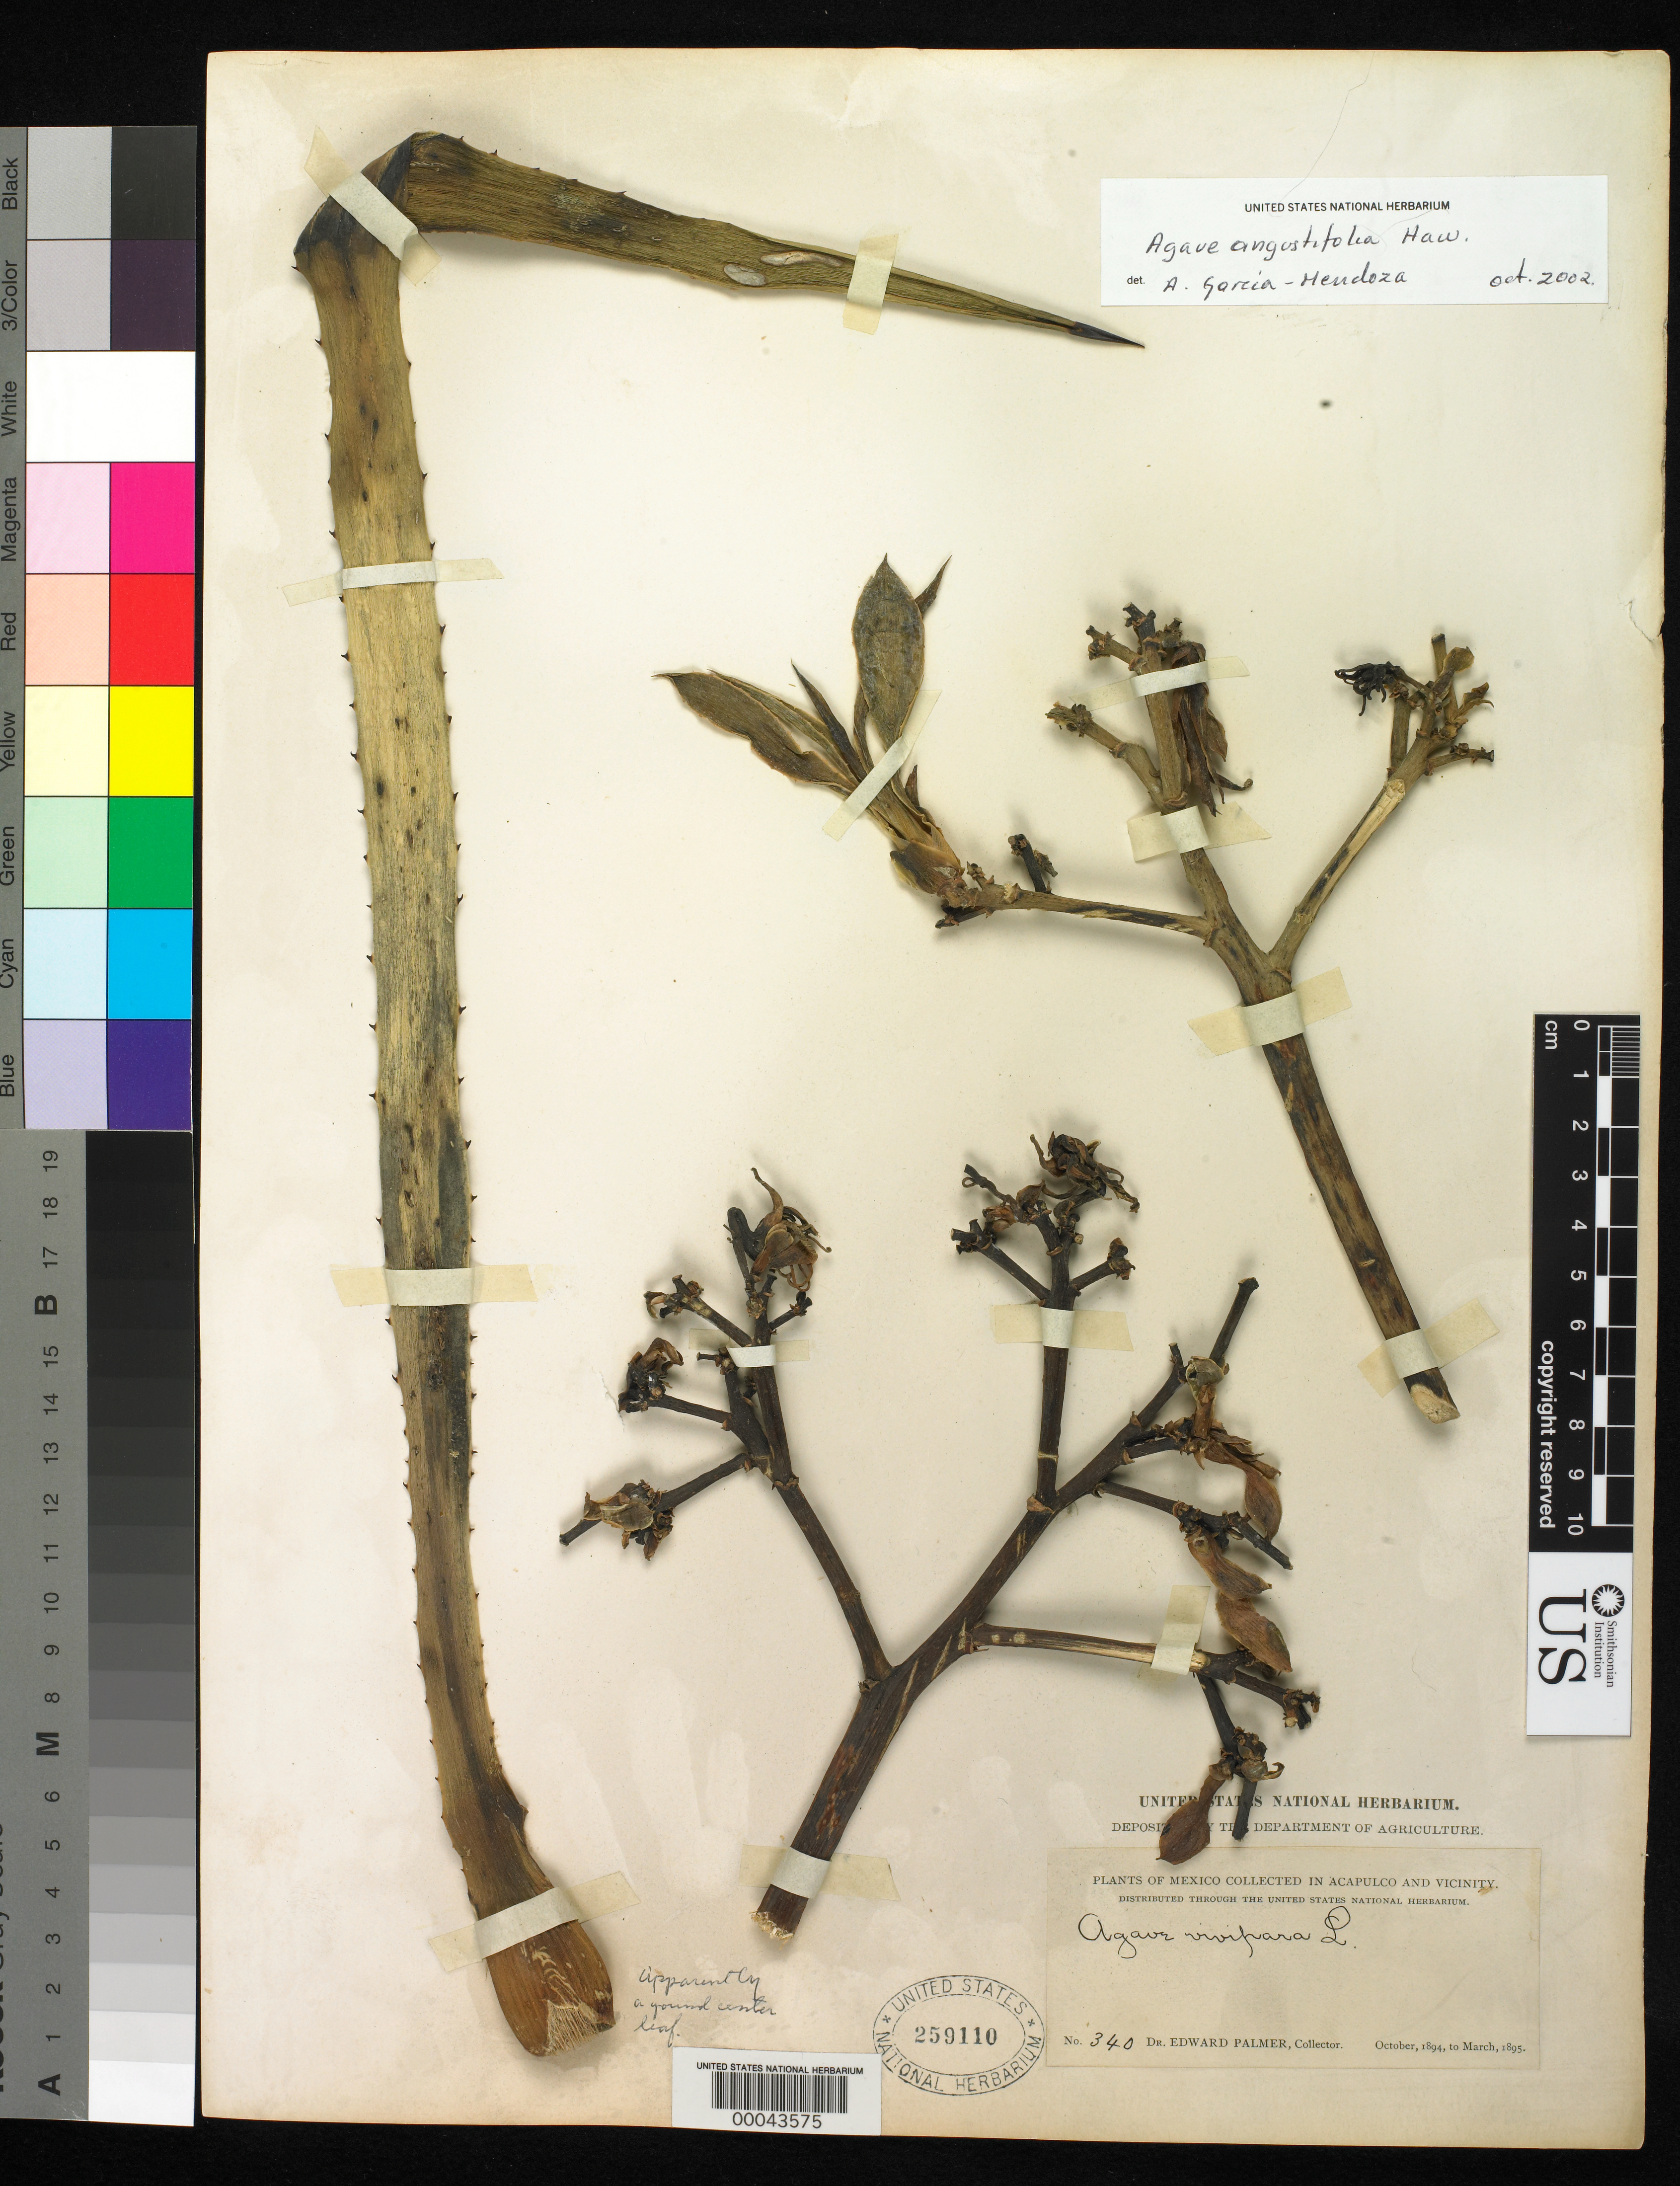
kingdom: Plantae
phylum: Tracheophyta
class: Liliopsida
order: Asparagales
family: Asparagaceae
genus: Agave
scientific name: Agave angustifolia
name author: Haw.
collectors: E. Palmer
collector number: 340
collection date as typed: Oct 1894 to -- Mar 1895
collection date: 1894-10/1895-03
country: Mexico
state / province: Guerrero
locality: In Acapulco and vicinity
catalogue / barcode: US 259110